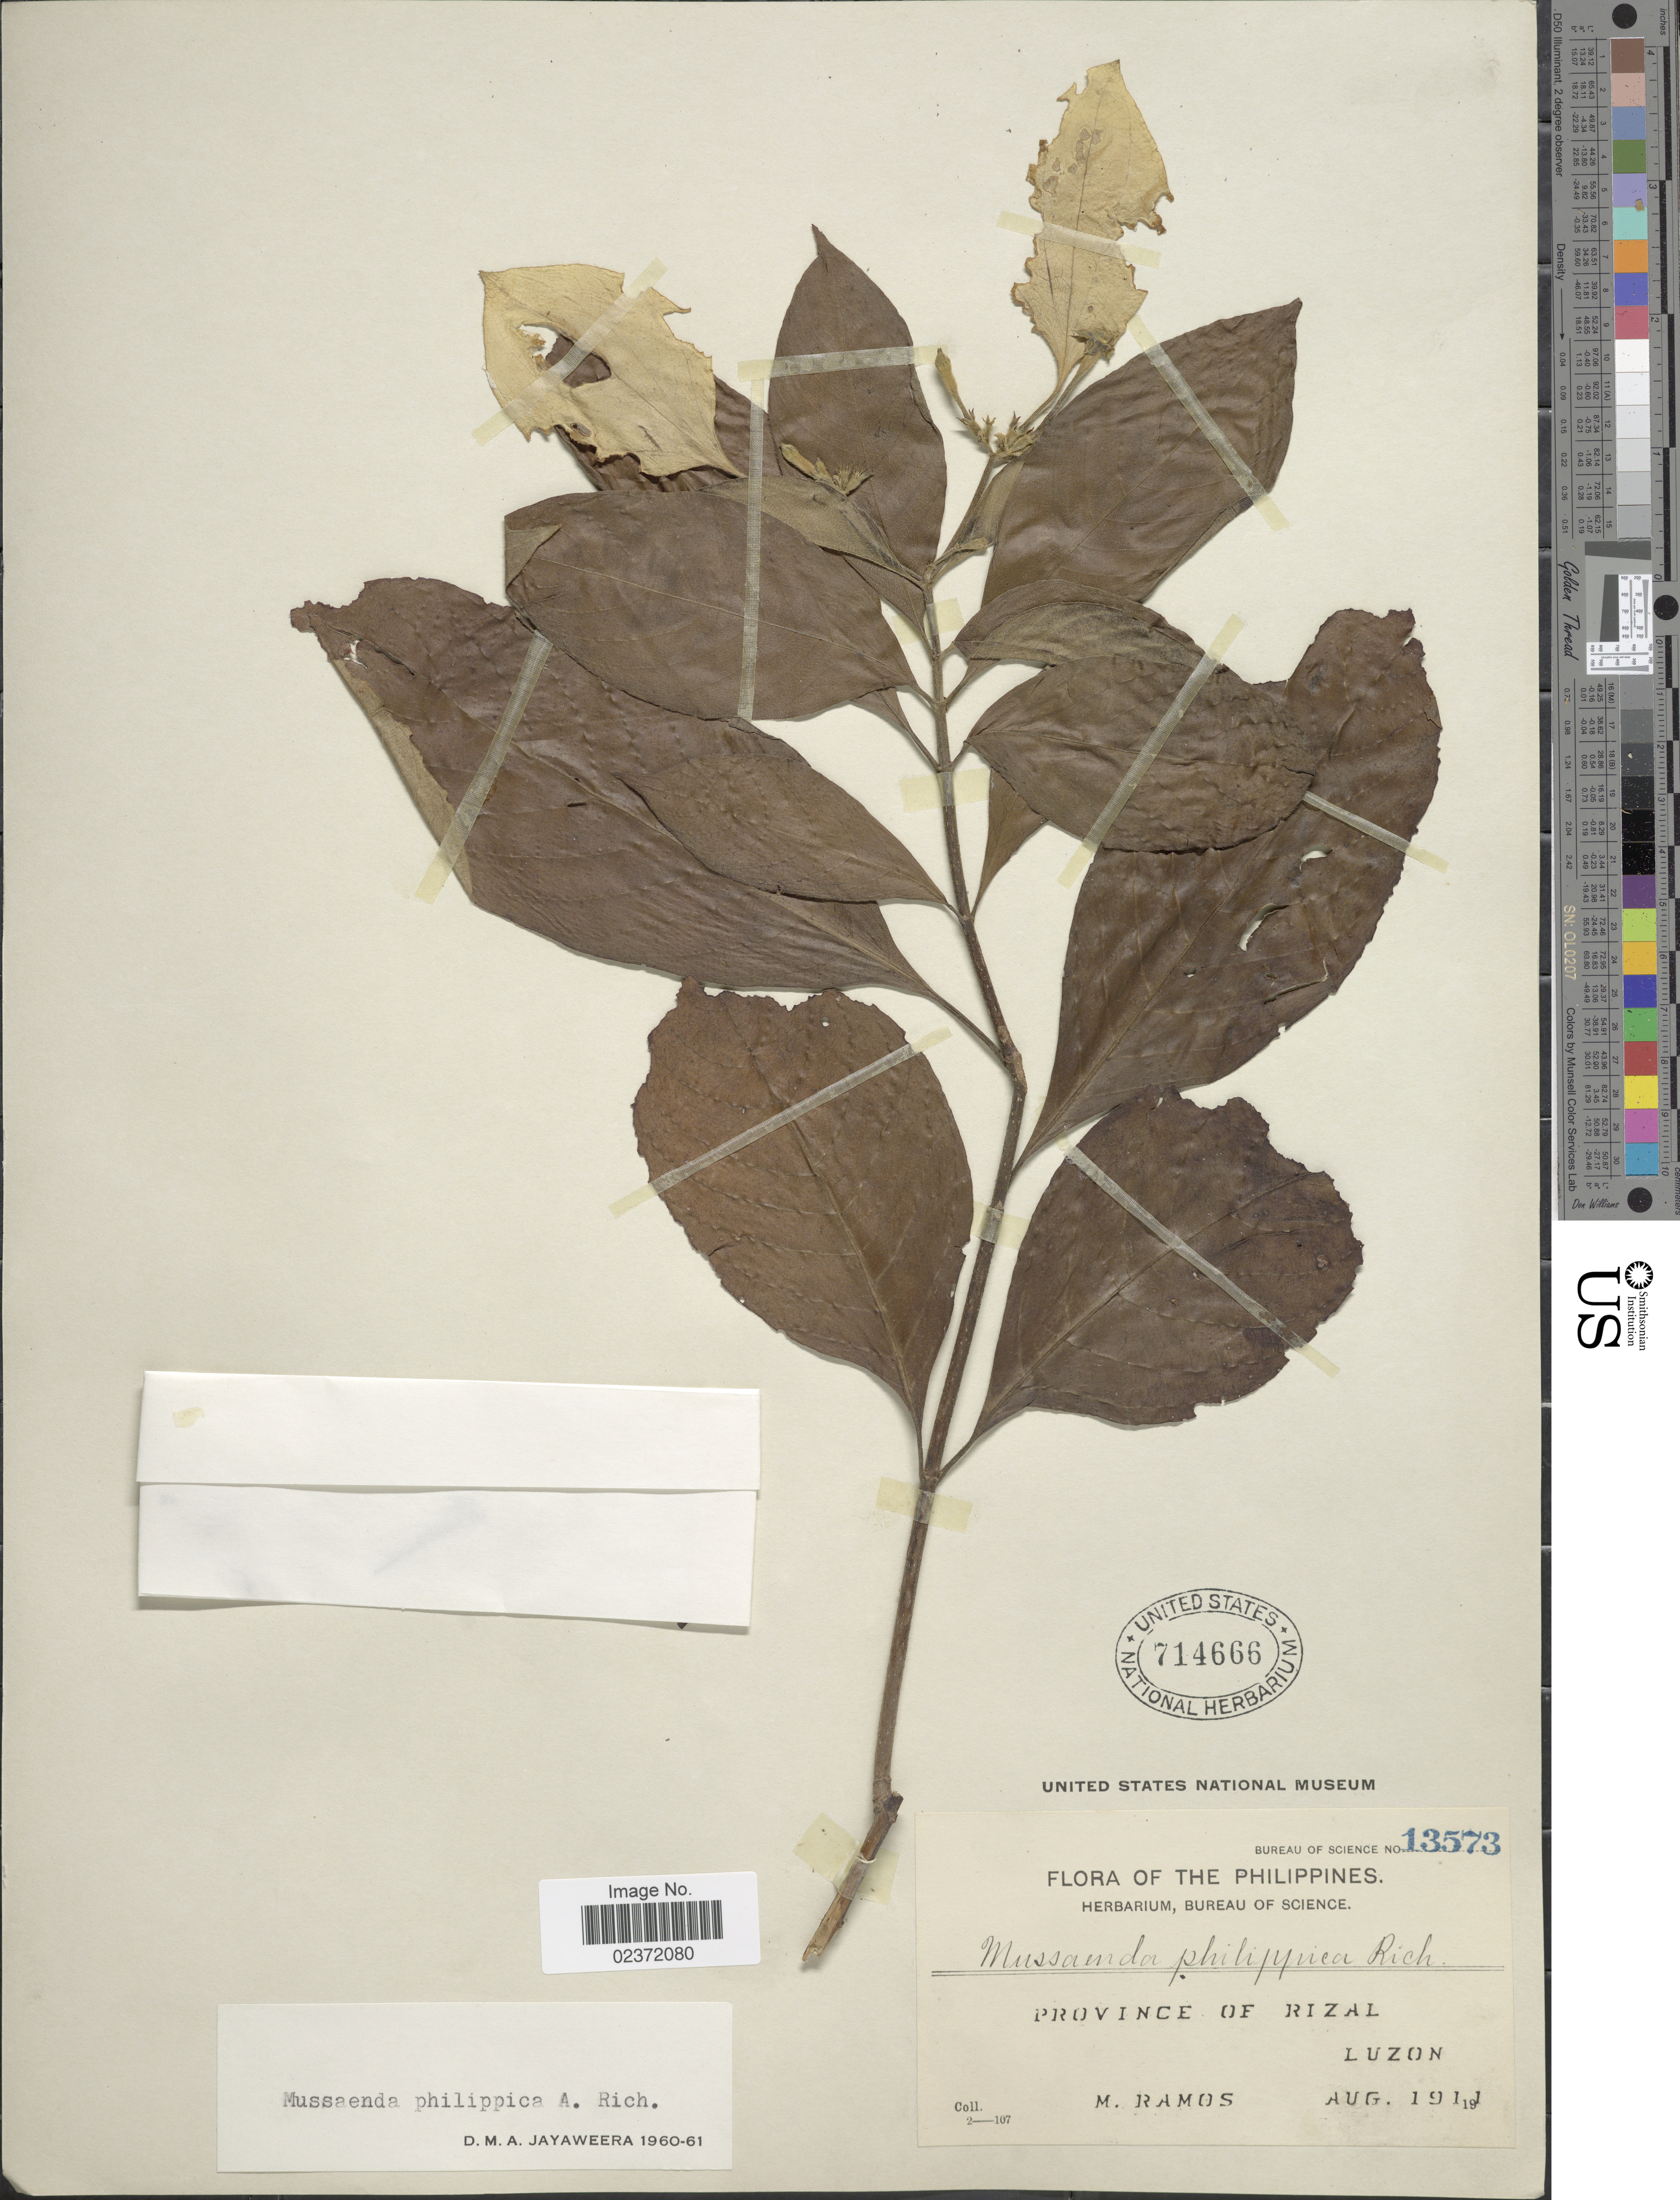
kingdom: Plantae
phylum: Tracheophyta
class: Magnoliopsida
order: Gentianales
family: Rubiaceae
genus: Mussaenda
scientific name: Mussaenda philippica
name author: A. Rich.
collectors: M. Ramos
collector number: Bureau of Science 13573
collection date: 1911-08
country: Philippines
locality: Province of Rizal, Luzon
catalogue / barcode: US 714666